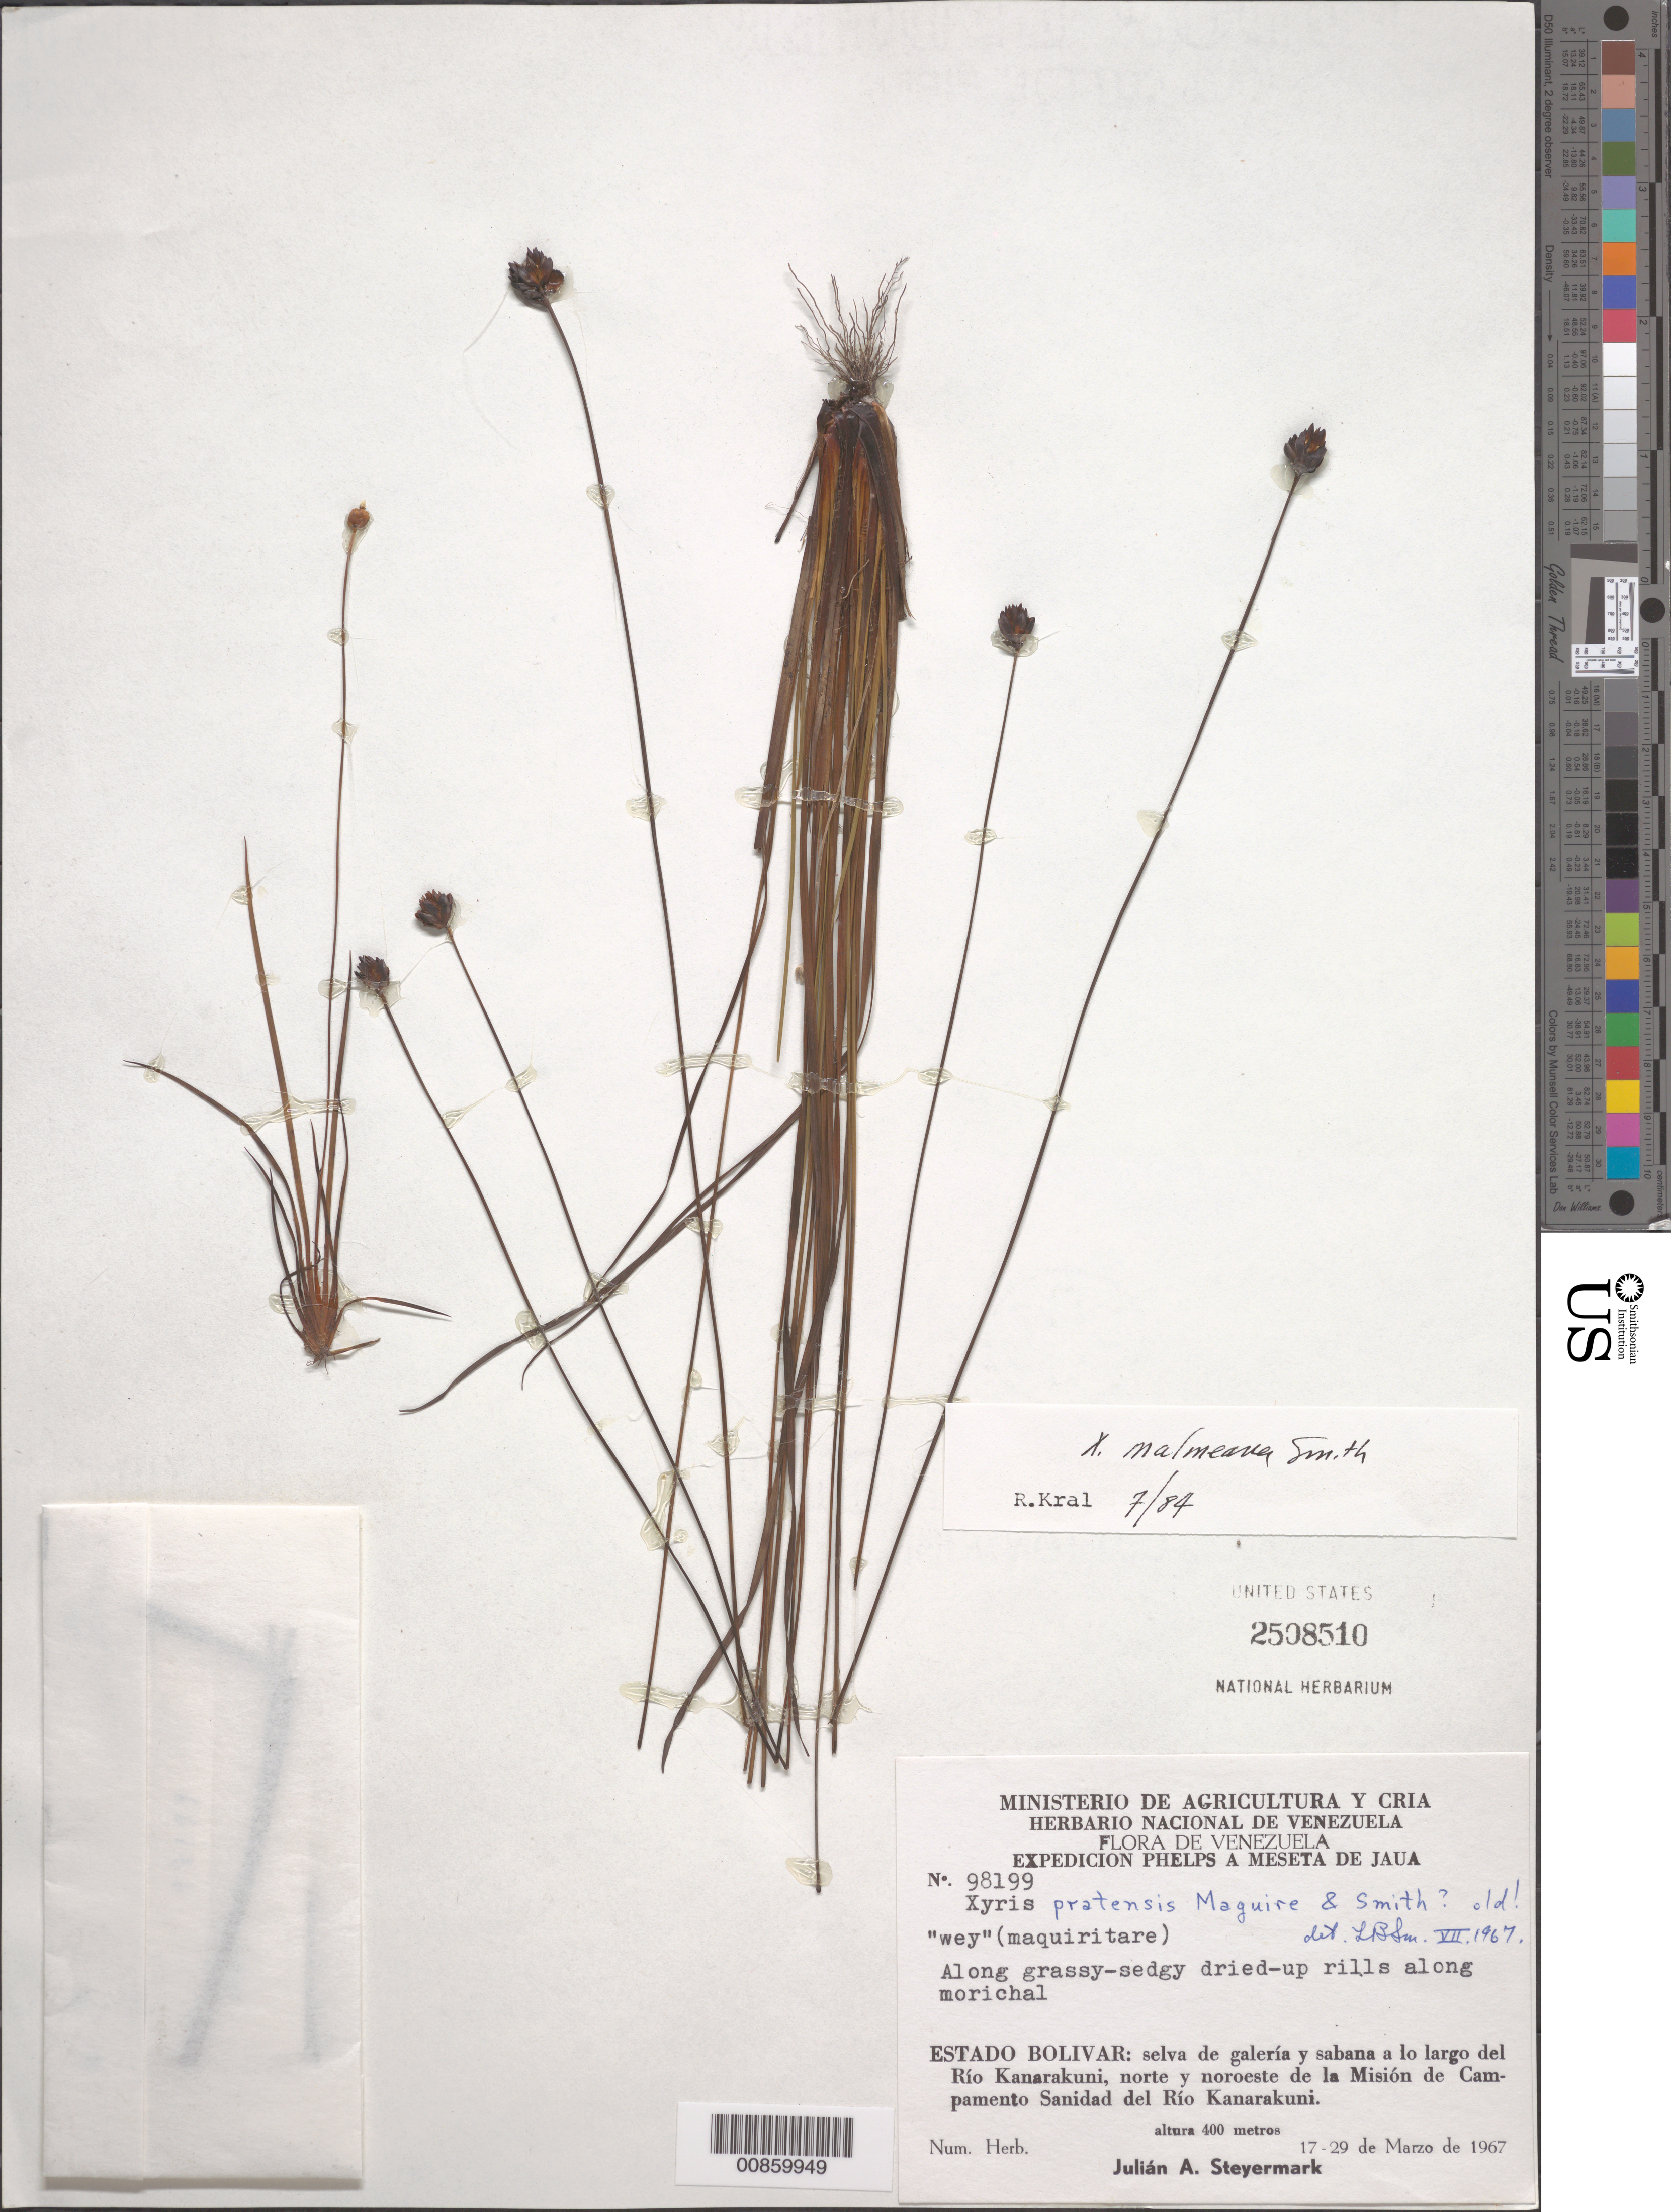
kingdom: Plantae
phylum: Tracheophyta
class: Liliopsida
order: Poales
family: Xyridaceae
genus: Xyris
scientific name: Xyris malmeana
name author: L.B. Sm.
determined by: Kral, Robert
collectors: J. Steyermark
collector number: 98199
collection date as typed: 17-Mar-67 to 29-Mar-67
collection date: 1967-03-17/1967-03-29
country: Venezuela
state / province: Bolívar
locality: Río Kanarakuni, N and NW of Mision de Campamento Sanidad del Río Kanarakuni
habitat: Selva de galería y sabana a lo lardo del río; along grassy-sedgey dried-up rills along morichal.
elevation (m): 400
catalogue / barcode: US 2508510